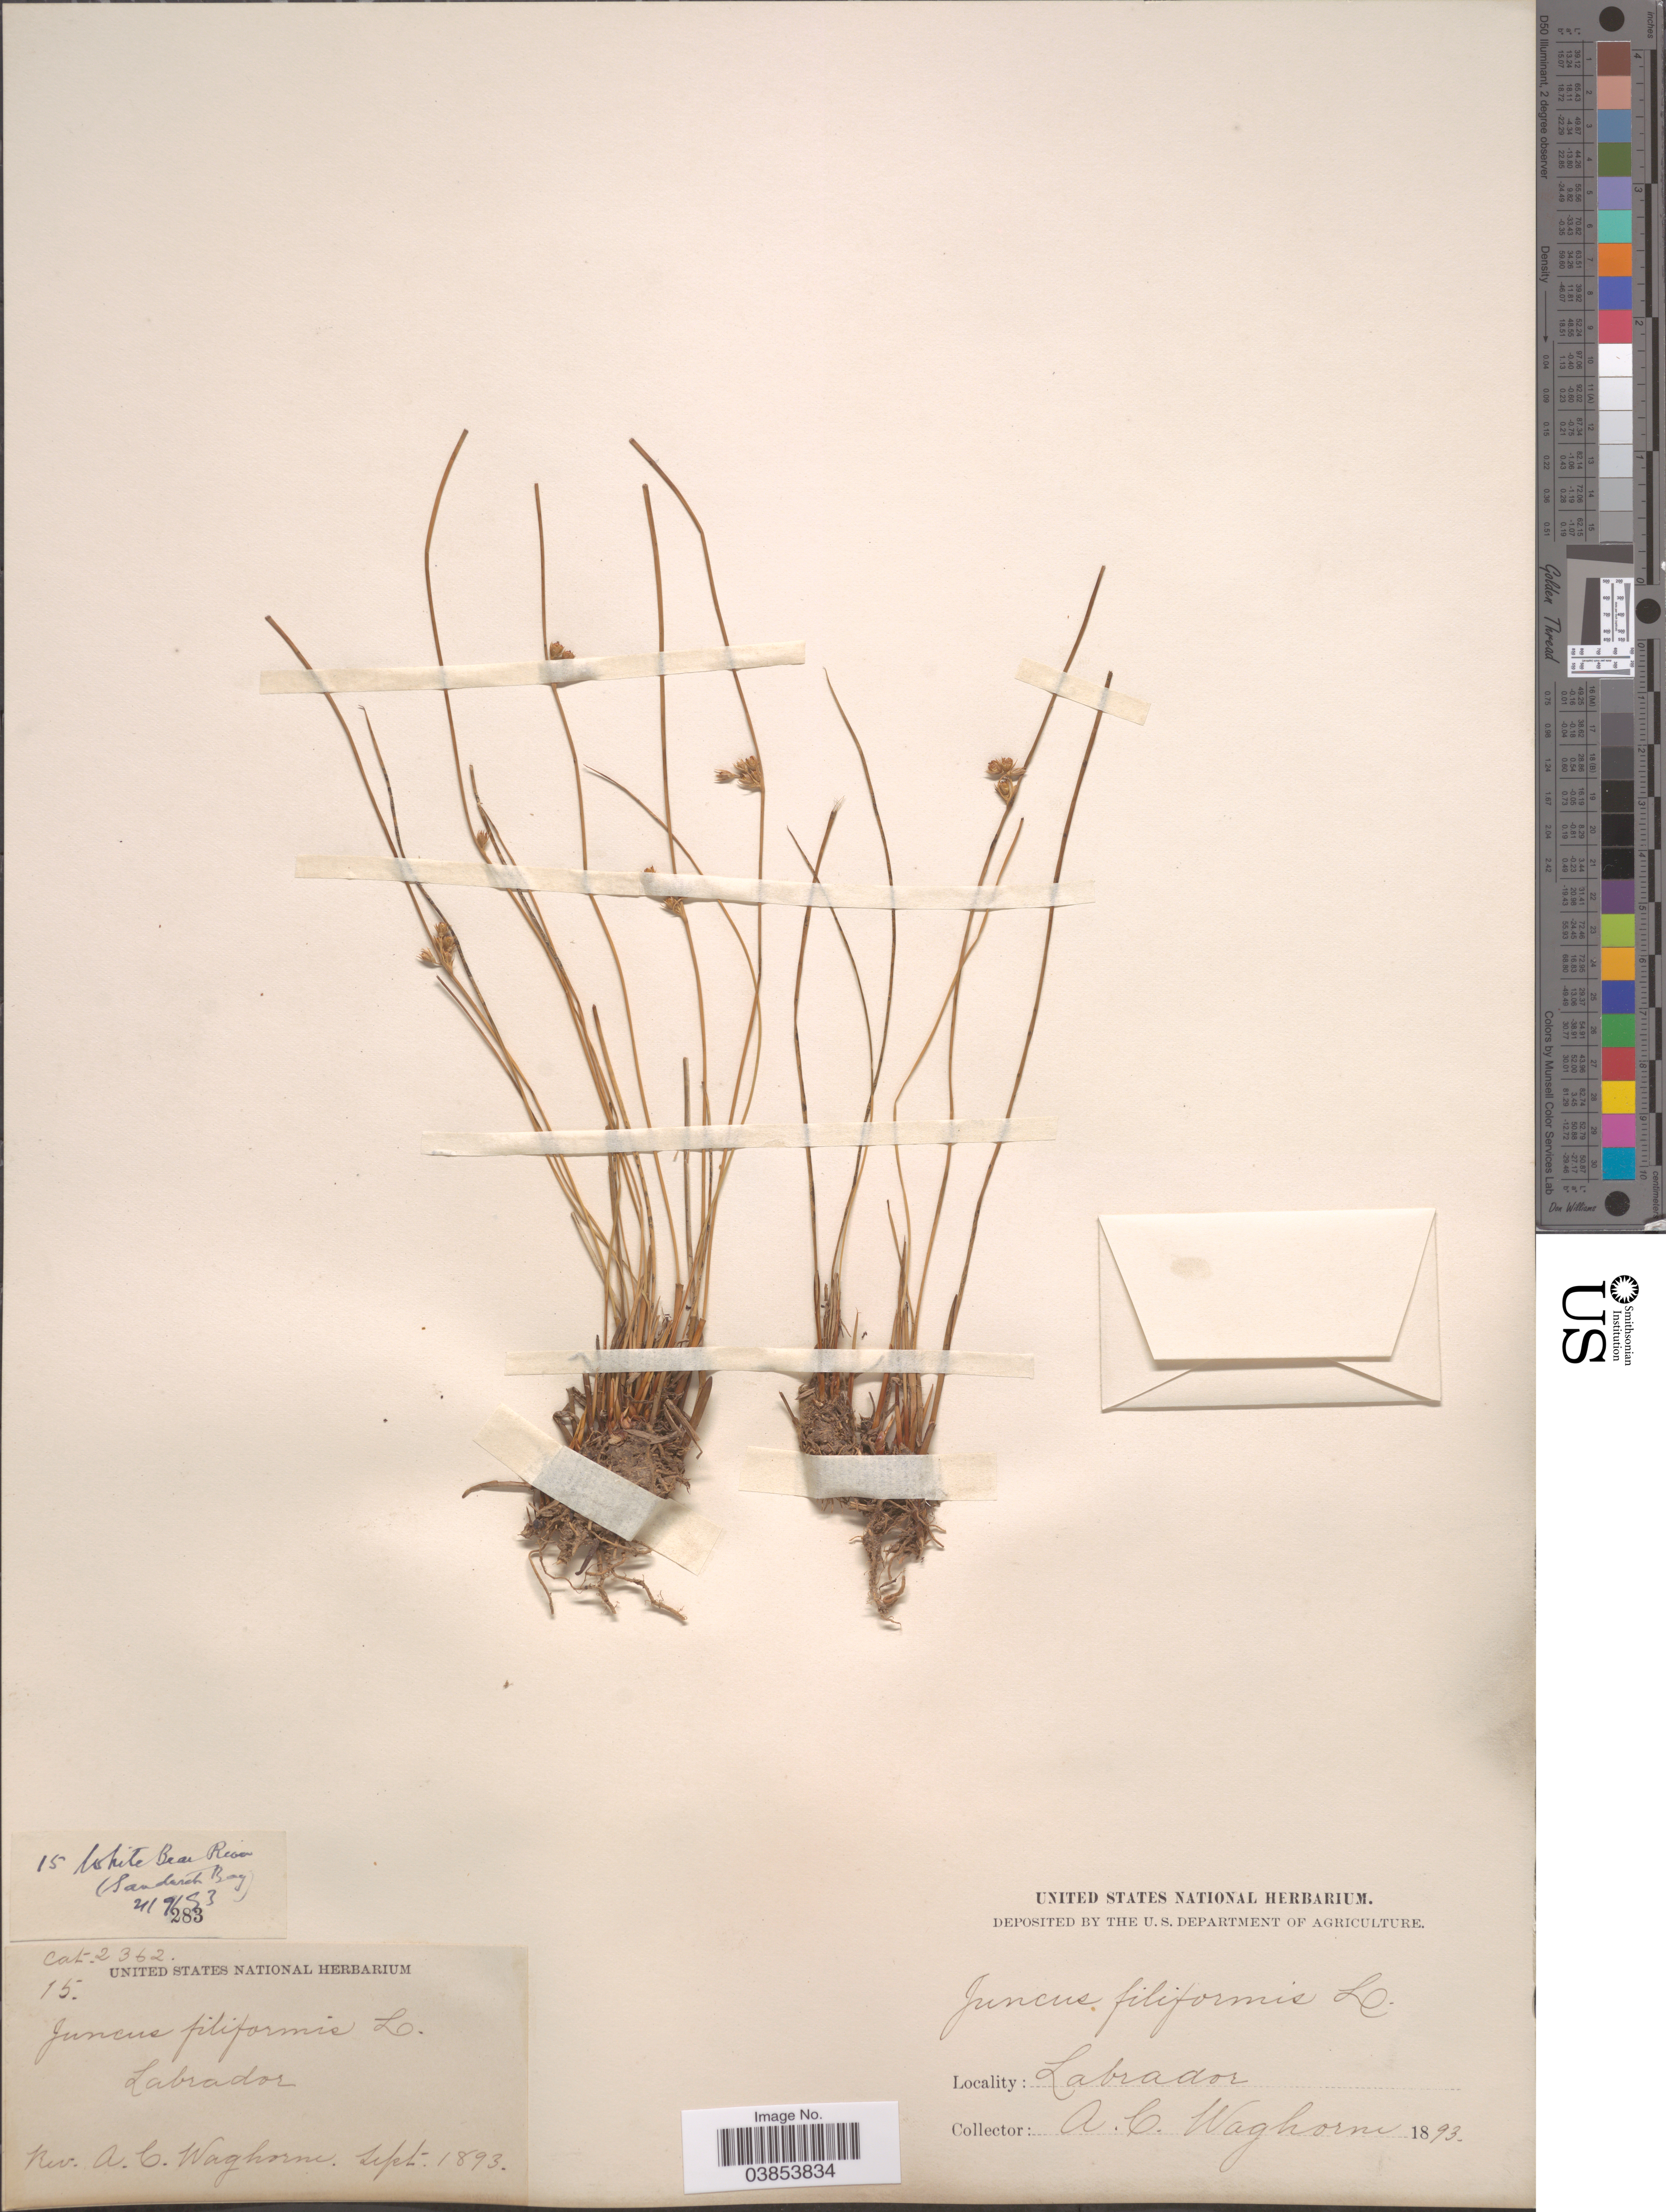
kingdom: Plantae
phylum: Tracheophyta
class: Liliopsida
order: Poales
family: Juncaceae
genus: Juncus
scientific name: Juncus filiformis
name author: L.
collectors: A. Waghorne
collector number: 15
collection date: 1893-09-21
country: Canada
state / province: Newfoundland and Labrador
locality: White Bear River (Sandwich Bay). Labrador.